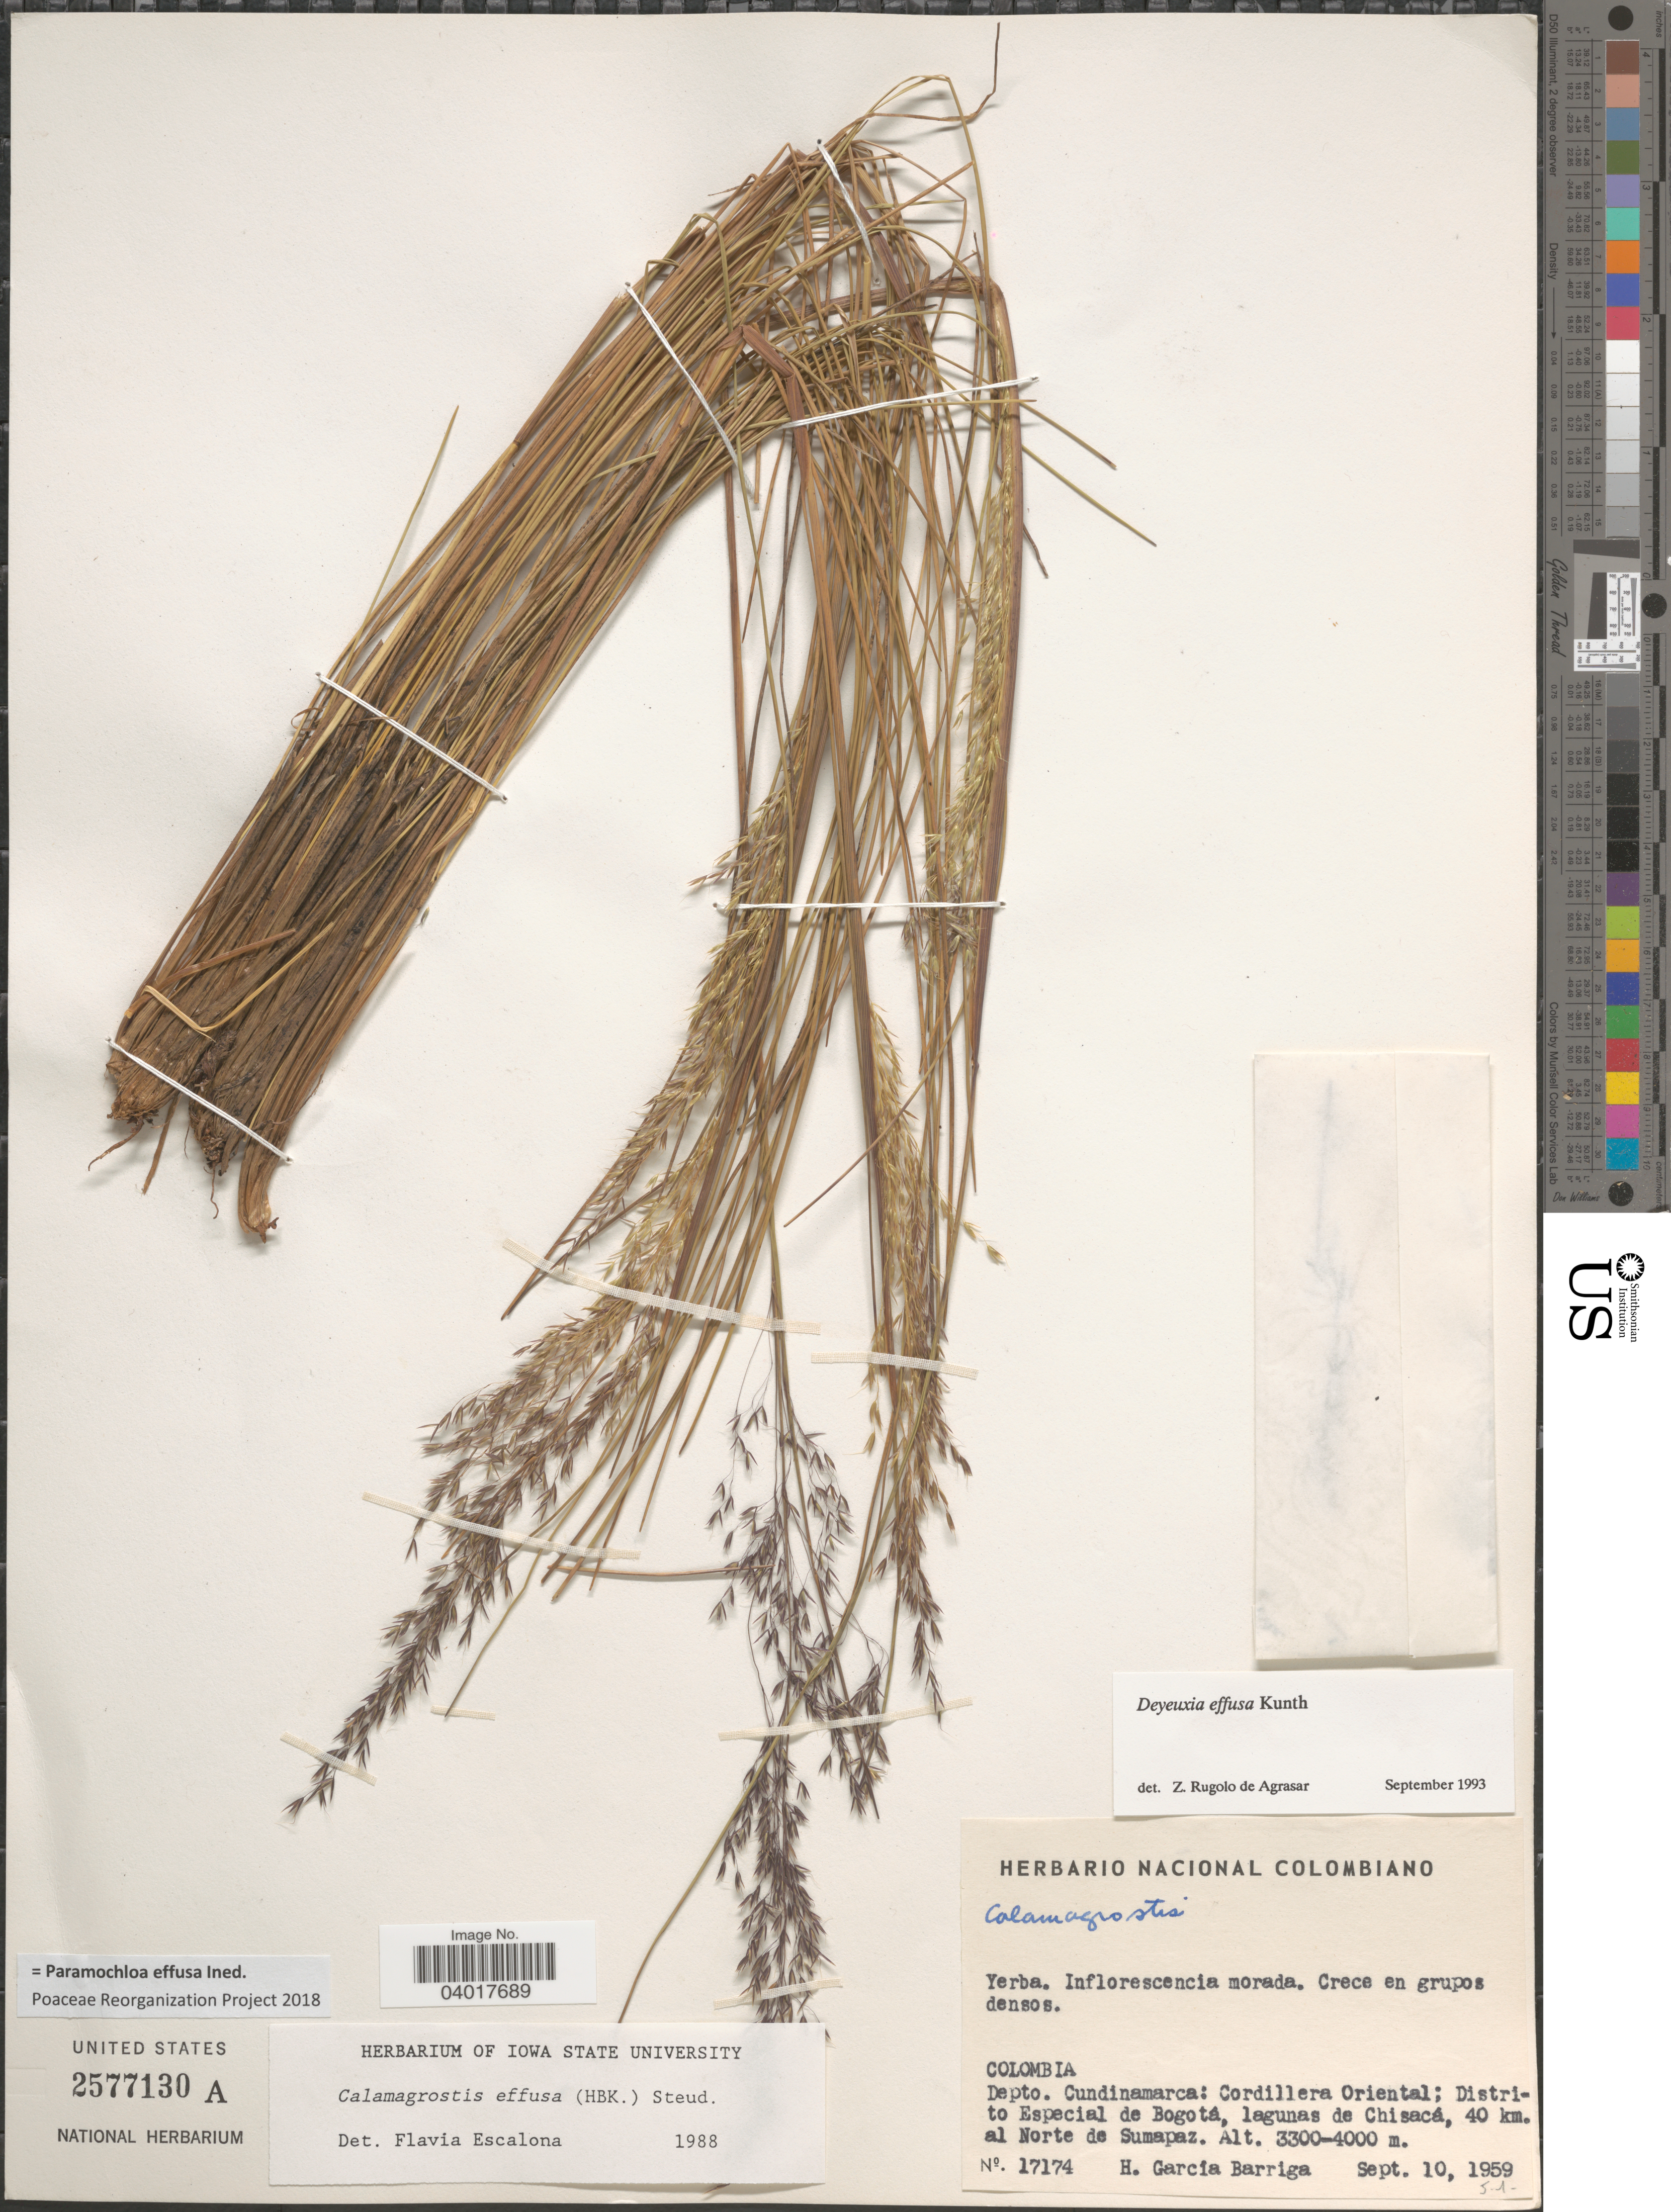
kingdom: Plantae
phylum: Tracheophyta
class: Liliopsida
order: Poales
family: Poaceae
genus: Paramochloa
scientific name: Paramochloa effusa ined.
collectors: H. García Barriga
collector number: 17174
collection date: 1959-09-10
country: Colombia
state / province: Cundinamarca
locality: Depto. Cundinamarca: Cordillera Oriental; Distrito Especial de Bogotá, lagunas de Chisacá, 40 km. al Norte de Sumapaz.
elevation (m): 3300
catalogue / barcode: US 2577130A